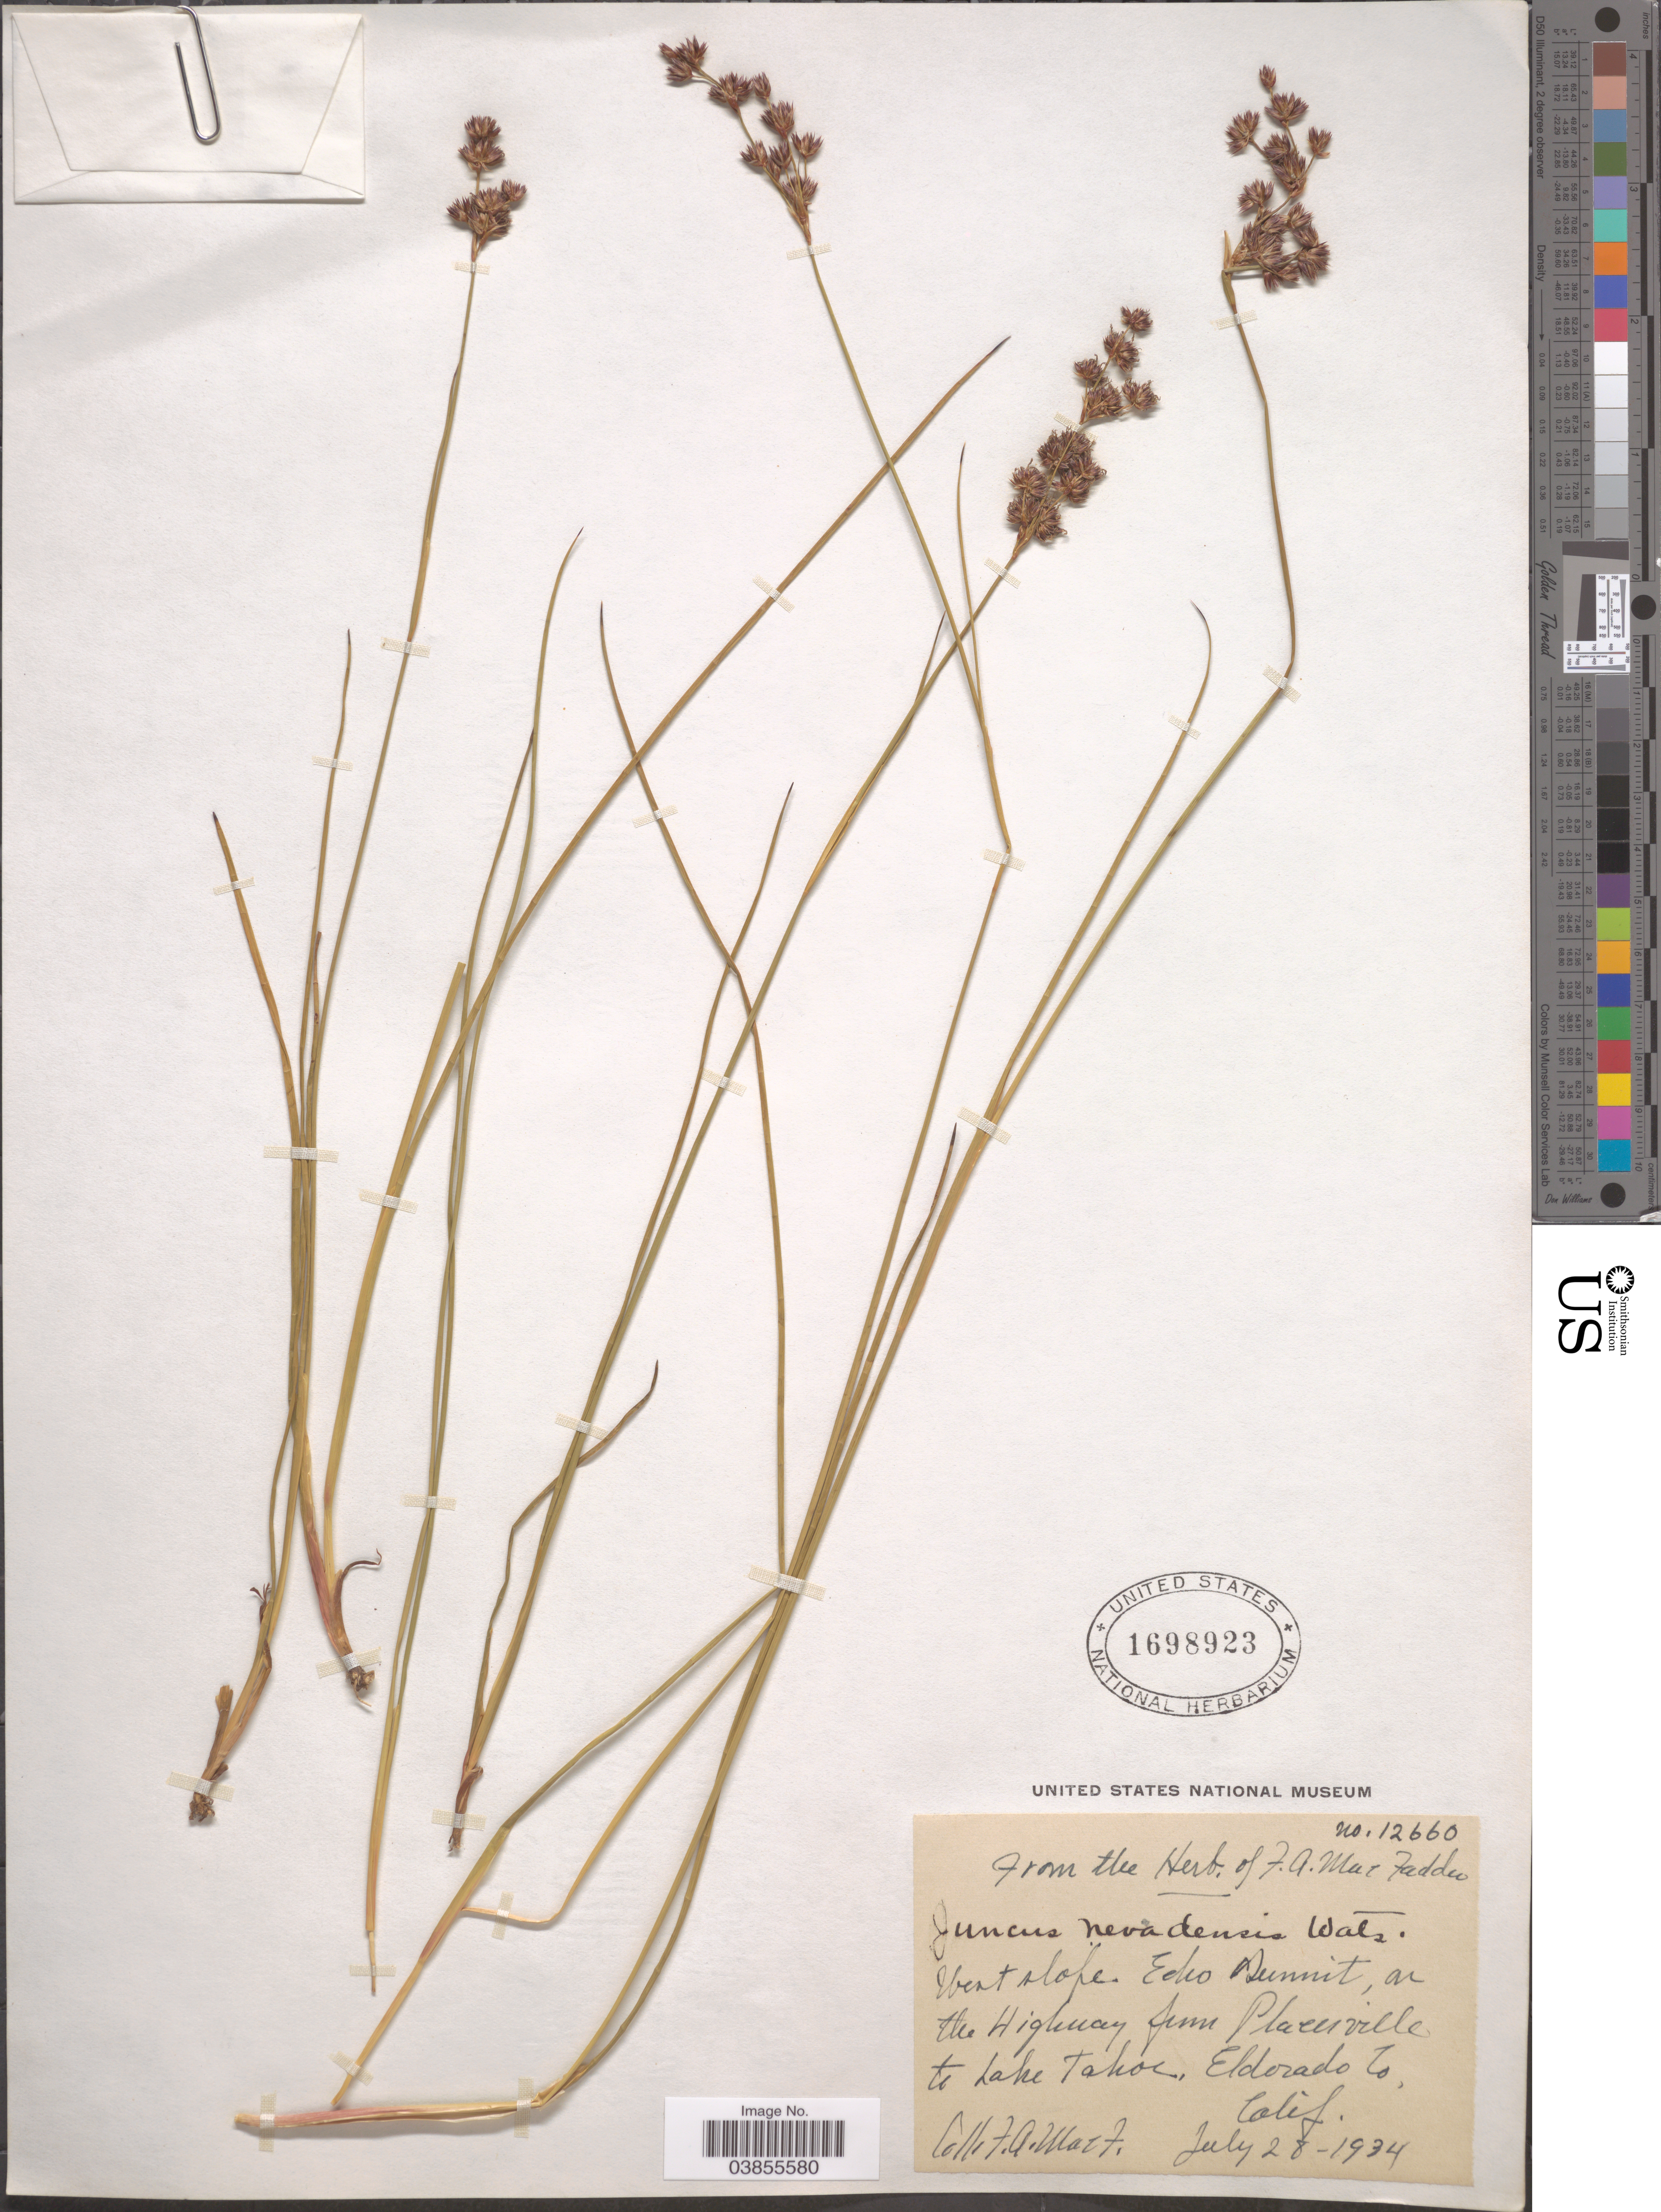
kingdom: Plantae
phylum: Tracheophyta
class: Liliopsida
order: Poales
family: Juncaceae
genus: Juncus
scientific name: Juncus nevadensis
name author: S. Watson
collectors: F. MacFadden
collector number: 12660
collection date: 1934-07-28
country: United States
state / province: California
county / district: El Dorado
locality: West slope Echo Summit, on the Highway from Placerville to Lake Tahoe, Eldorado Co.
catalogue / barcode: US 1698923